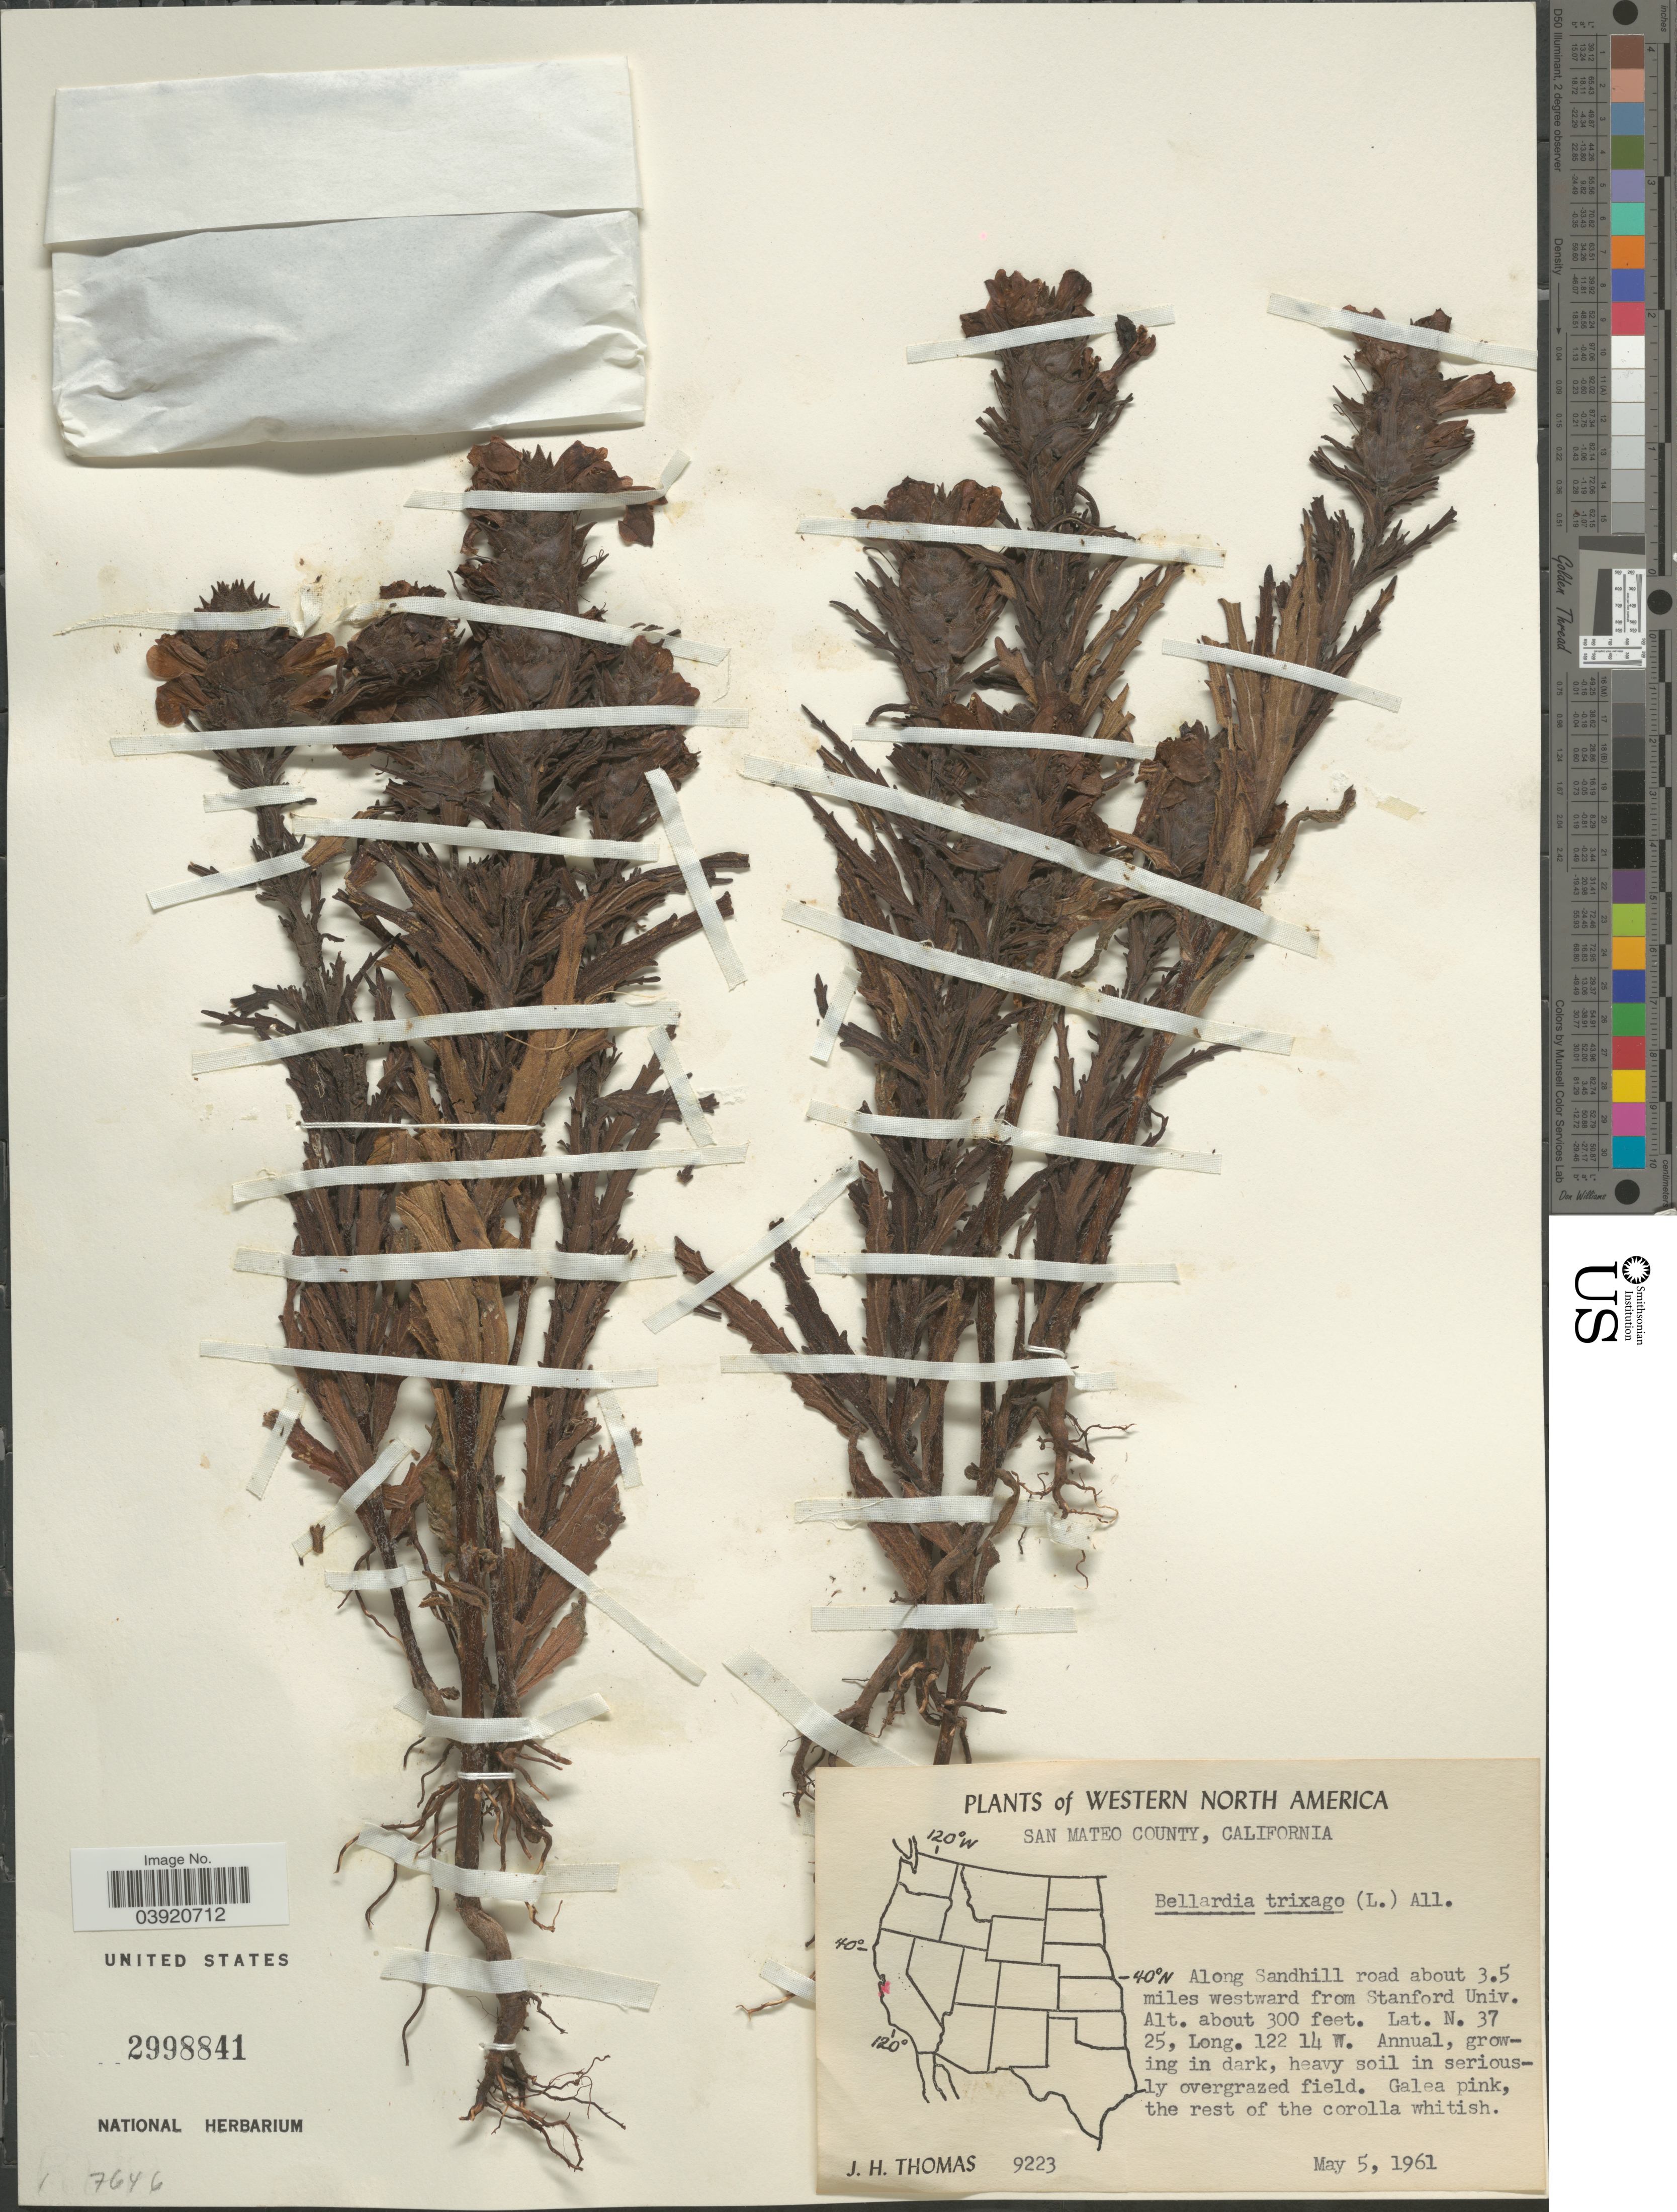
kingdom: Plantae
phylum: Tracheophyta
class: Magnoliopsida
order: Lamiales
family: Orobanchaceae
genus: Bellardia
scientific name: Bellardia trixago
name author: (L.) All.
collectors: J. H. Thomas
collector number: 9223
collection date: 1961-05-05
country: United States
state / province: California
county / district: San Mateo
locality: Western North America. San Mateo County. Along Sandhill road about 3.5 miles westward from Stanford Univ.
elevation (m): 91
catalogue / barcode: US 2998841